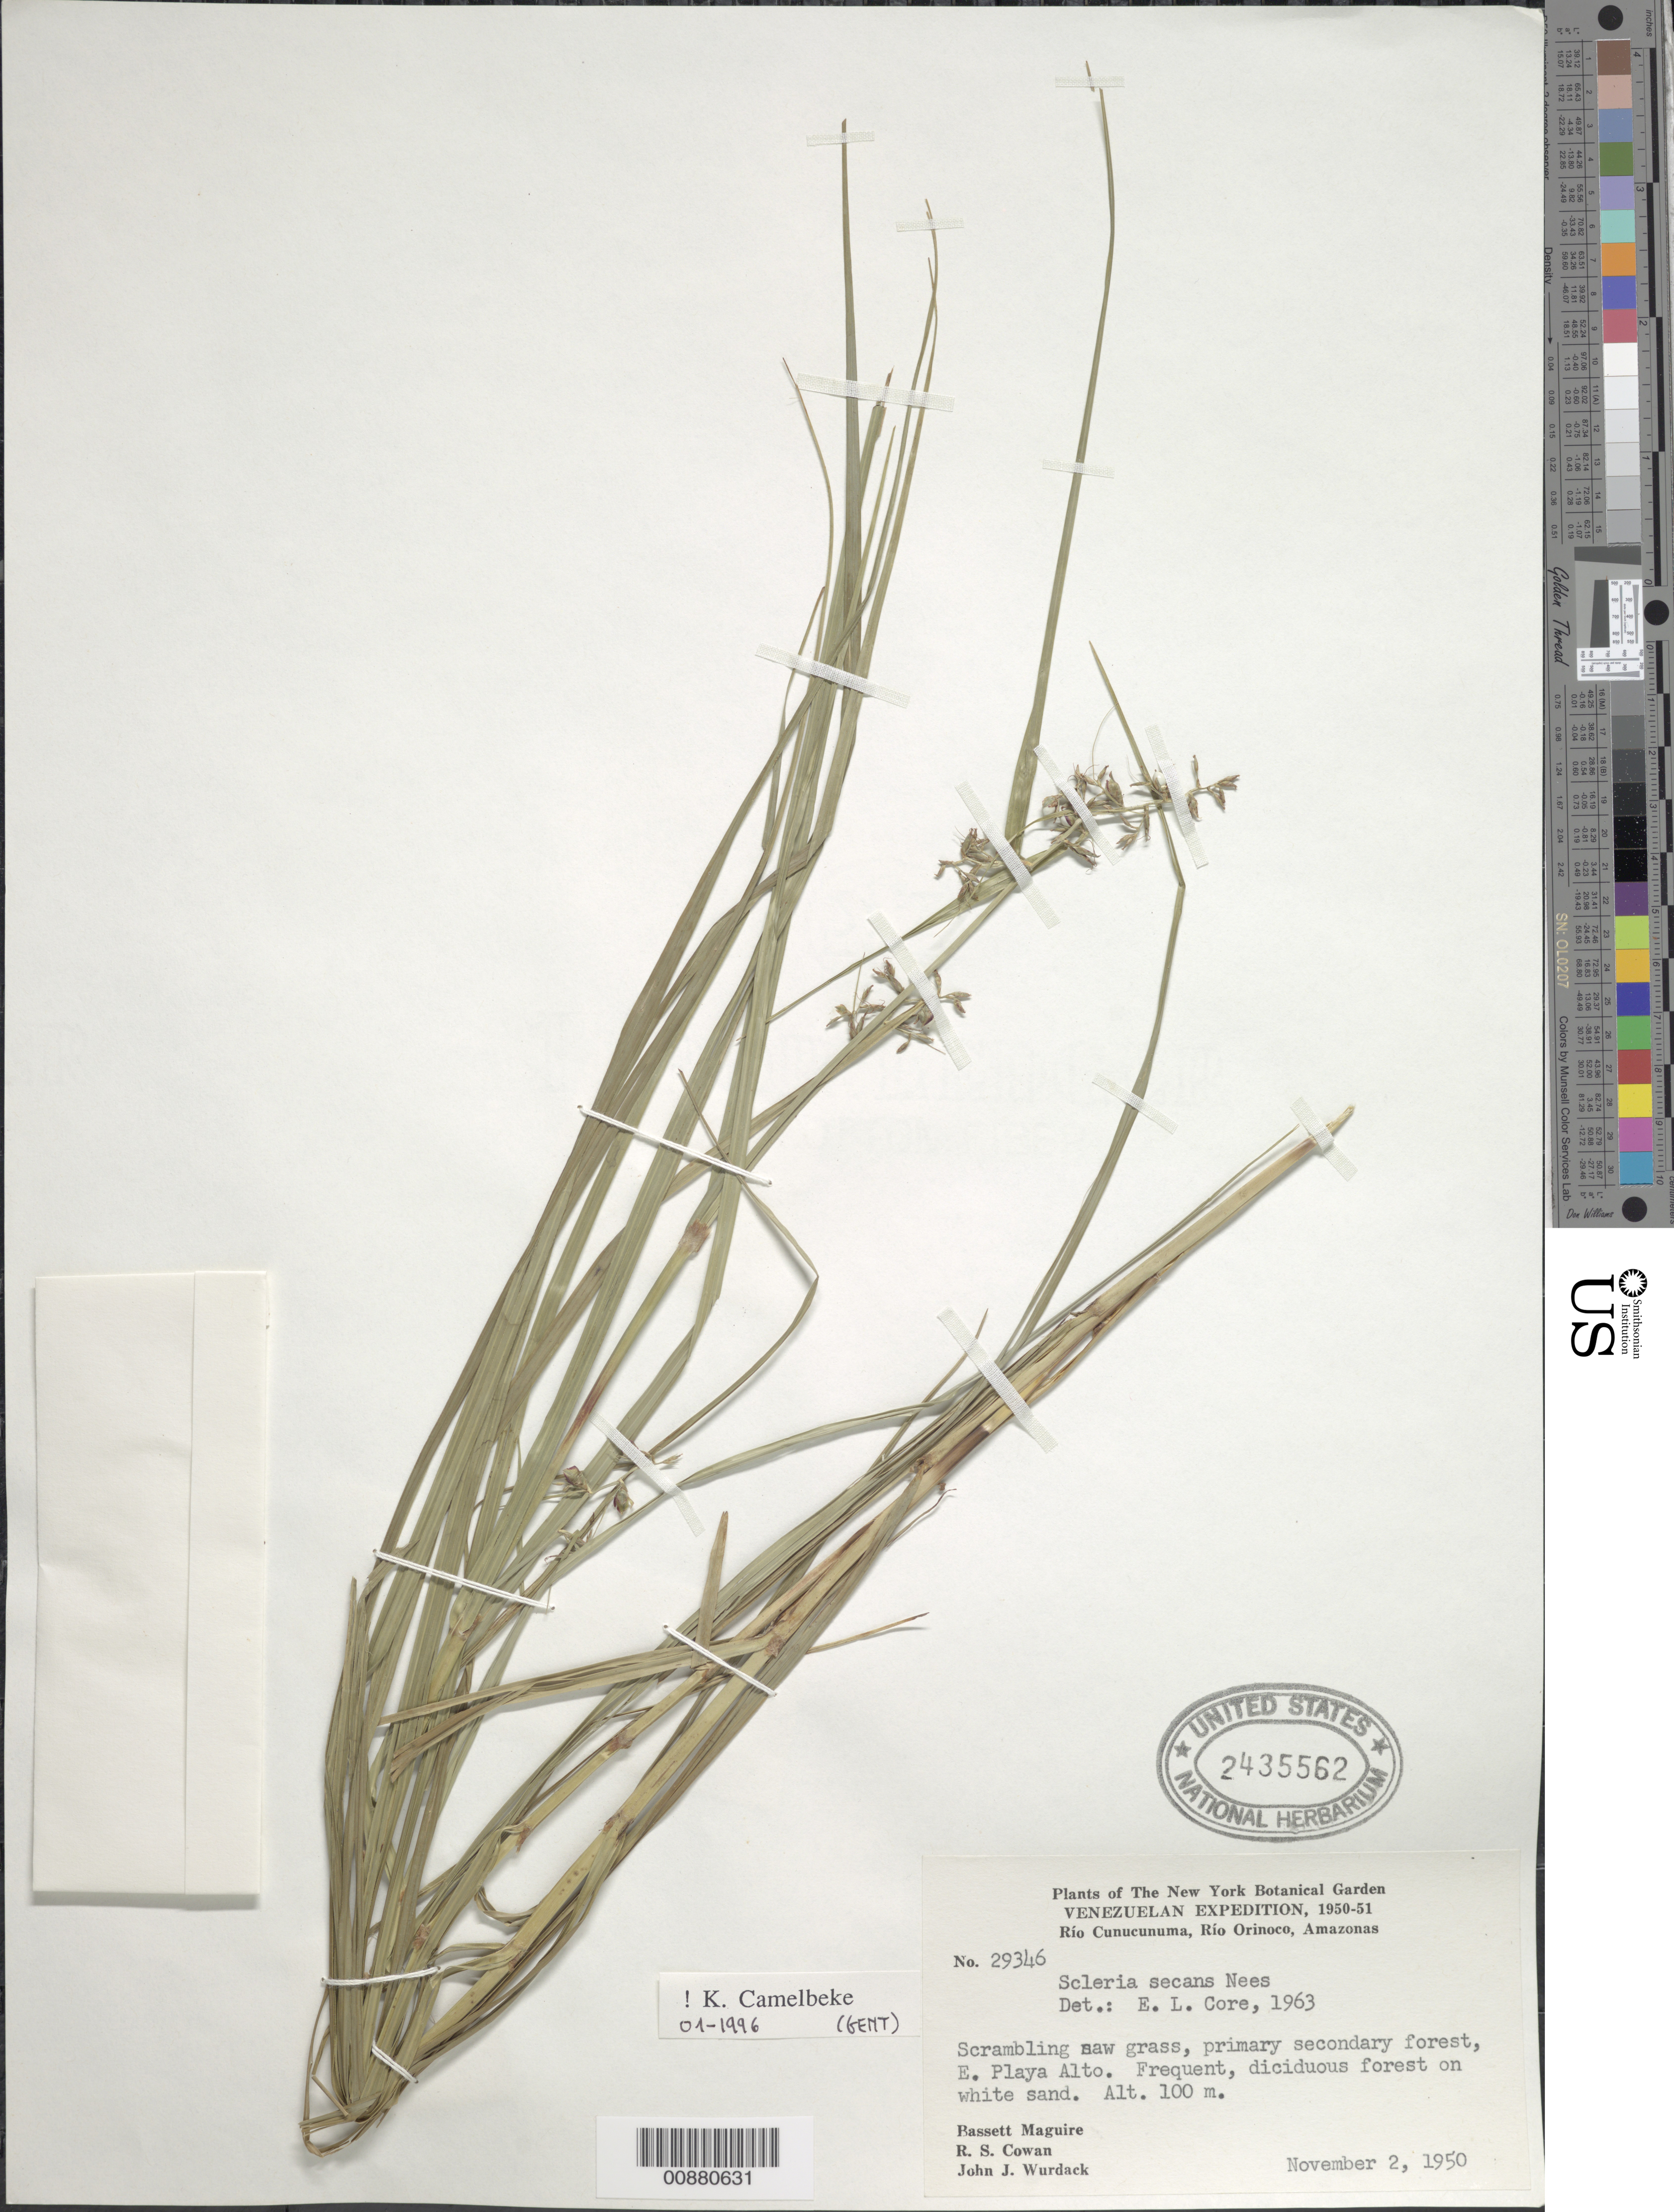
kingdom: Plantae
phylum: Tracheophyta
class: Liliopsida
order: Poales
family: Cyperaceae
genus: Scleria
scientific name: Scleria secans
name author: (L.) Urb.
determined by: Camelbeke, K.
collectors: B. Maguire, R. S. Cowan & J. J. Wurdack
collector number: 29346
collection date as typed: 2-Nov-50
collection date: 1950-11-02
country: Venezuela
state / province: Amazonas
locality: Playa Alta, Río Cunucunuma, Río Orinoco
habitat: Deciduous forest on white sand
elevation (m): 100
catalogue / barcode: US 2435562